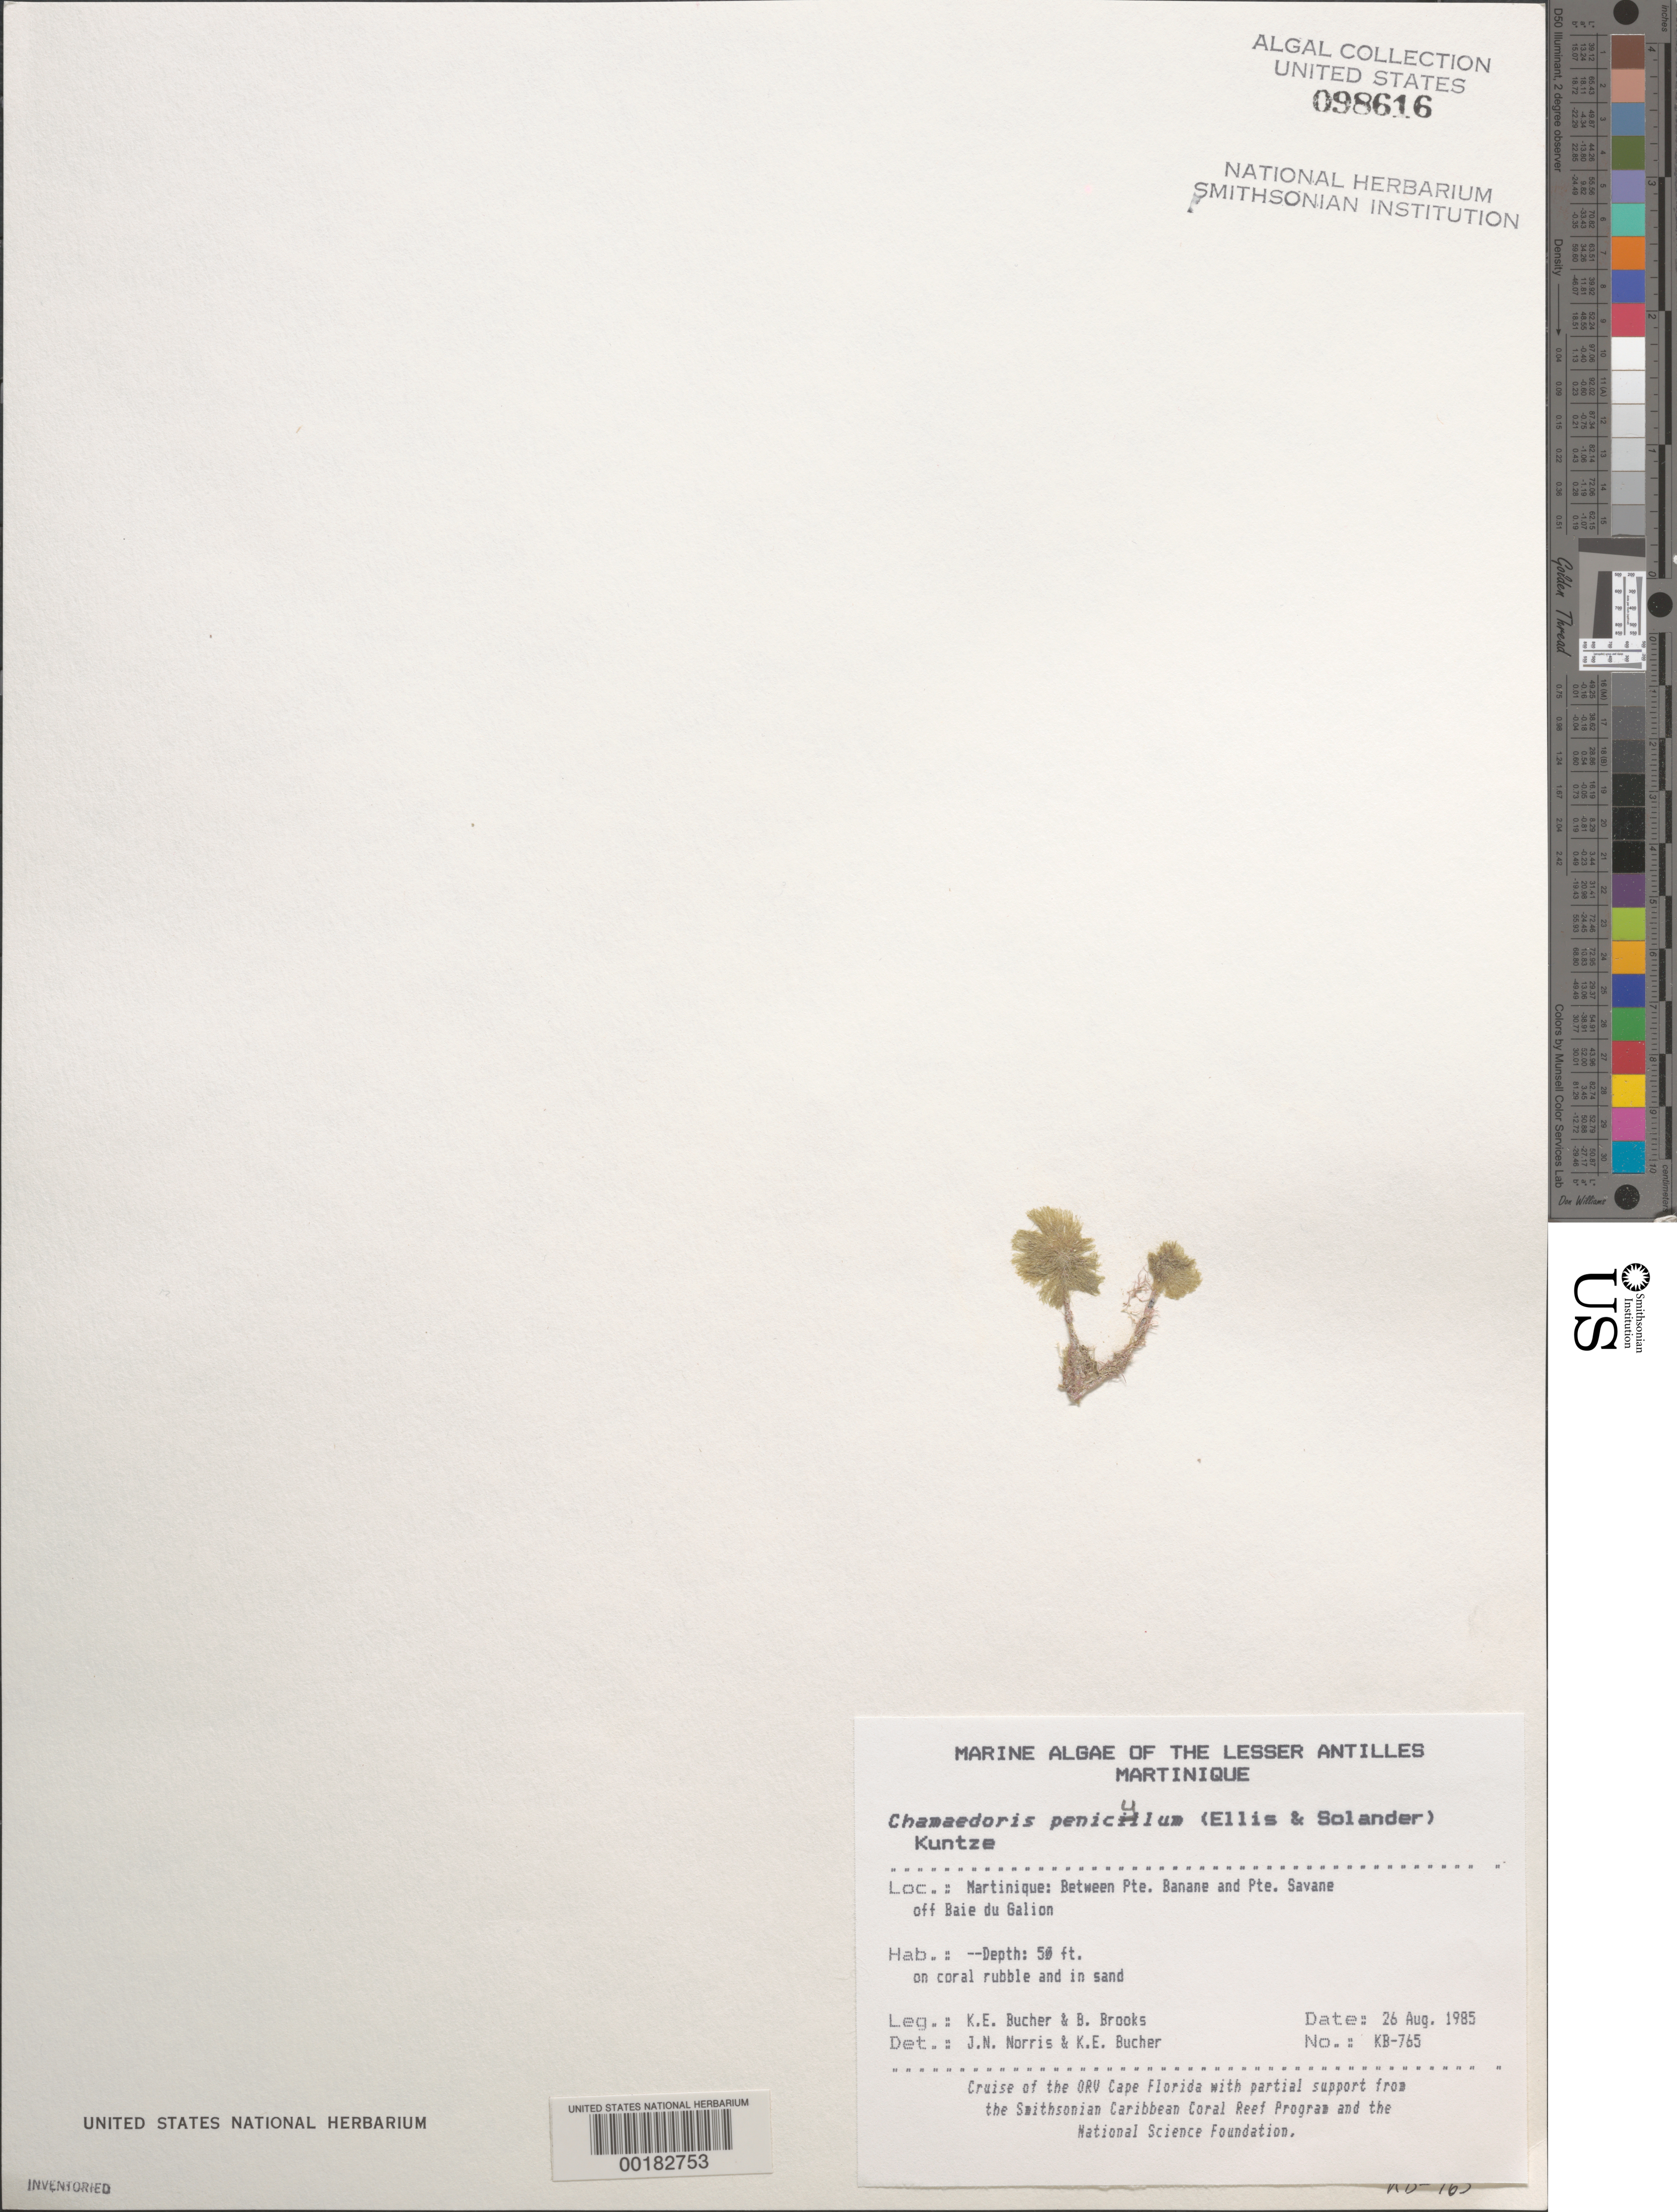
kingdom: Plantae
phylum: Chlorophyta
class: Ulvophyceae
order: Siphonocladales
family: Siphonocladaceae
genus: Chamaedoris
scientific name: Chamaedoris peniculum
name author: (J. Ellis & Sol.) Kuntze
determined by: Norris, J. N.; Bucher, K. E.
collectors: K. E. Bucher & B. Brooks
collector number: Kb-765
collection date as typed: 26 Aug 1985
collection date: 1985-08-26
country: Martinique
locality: Between Pointe Banane and Pointe Savane, off Baie du Galion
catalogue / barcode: US 98616